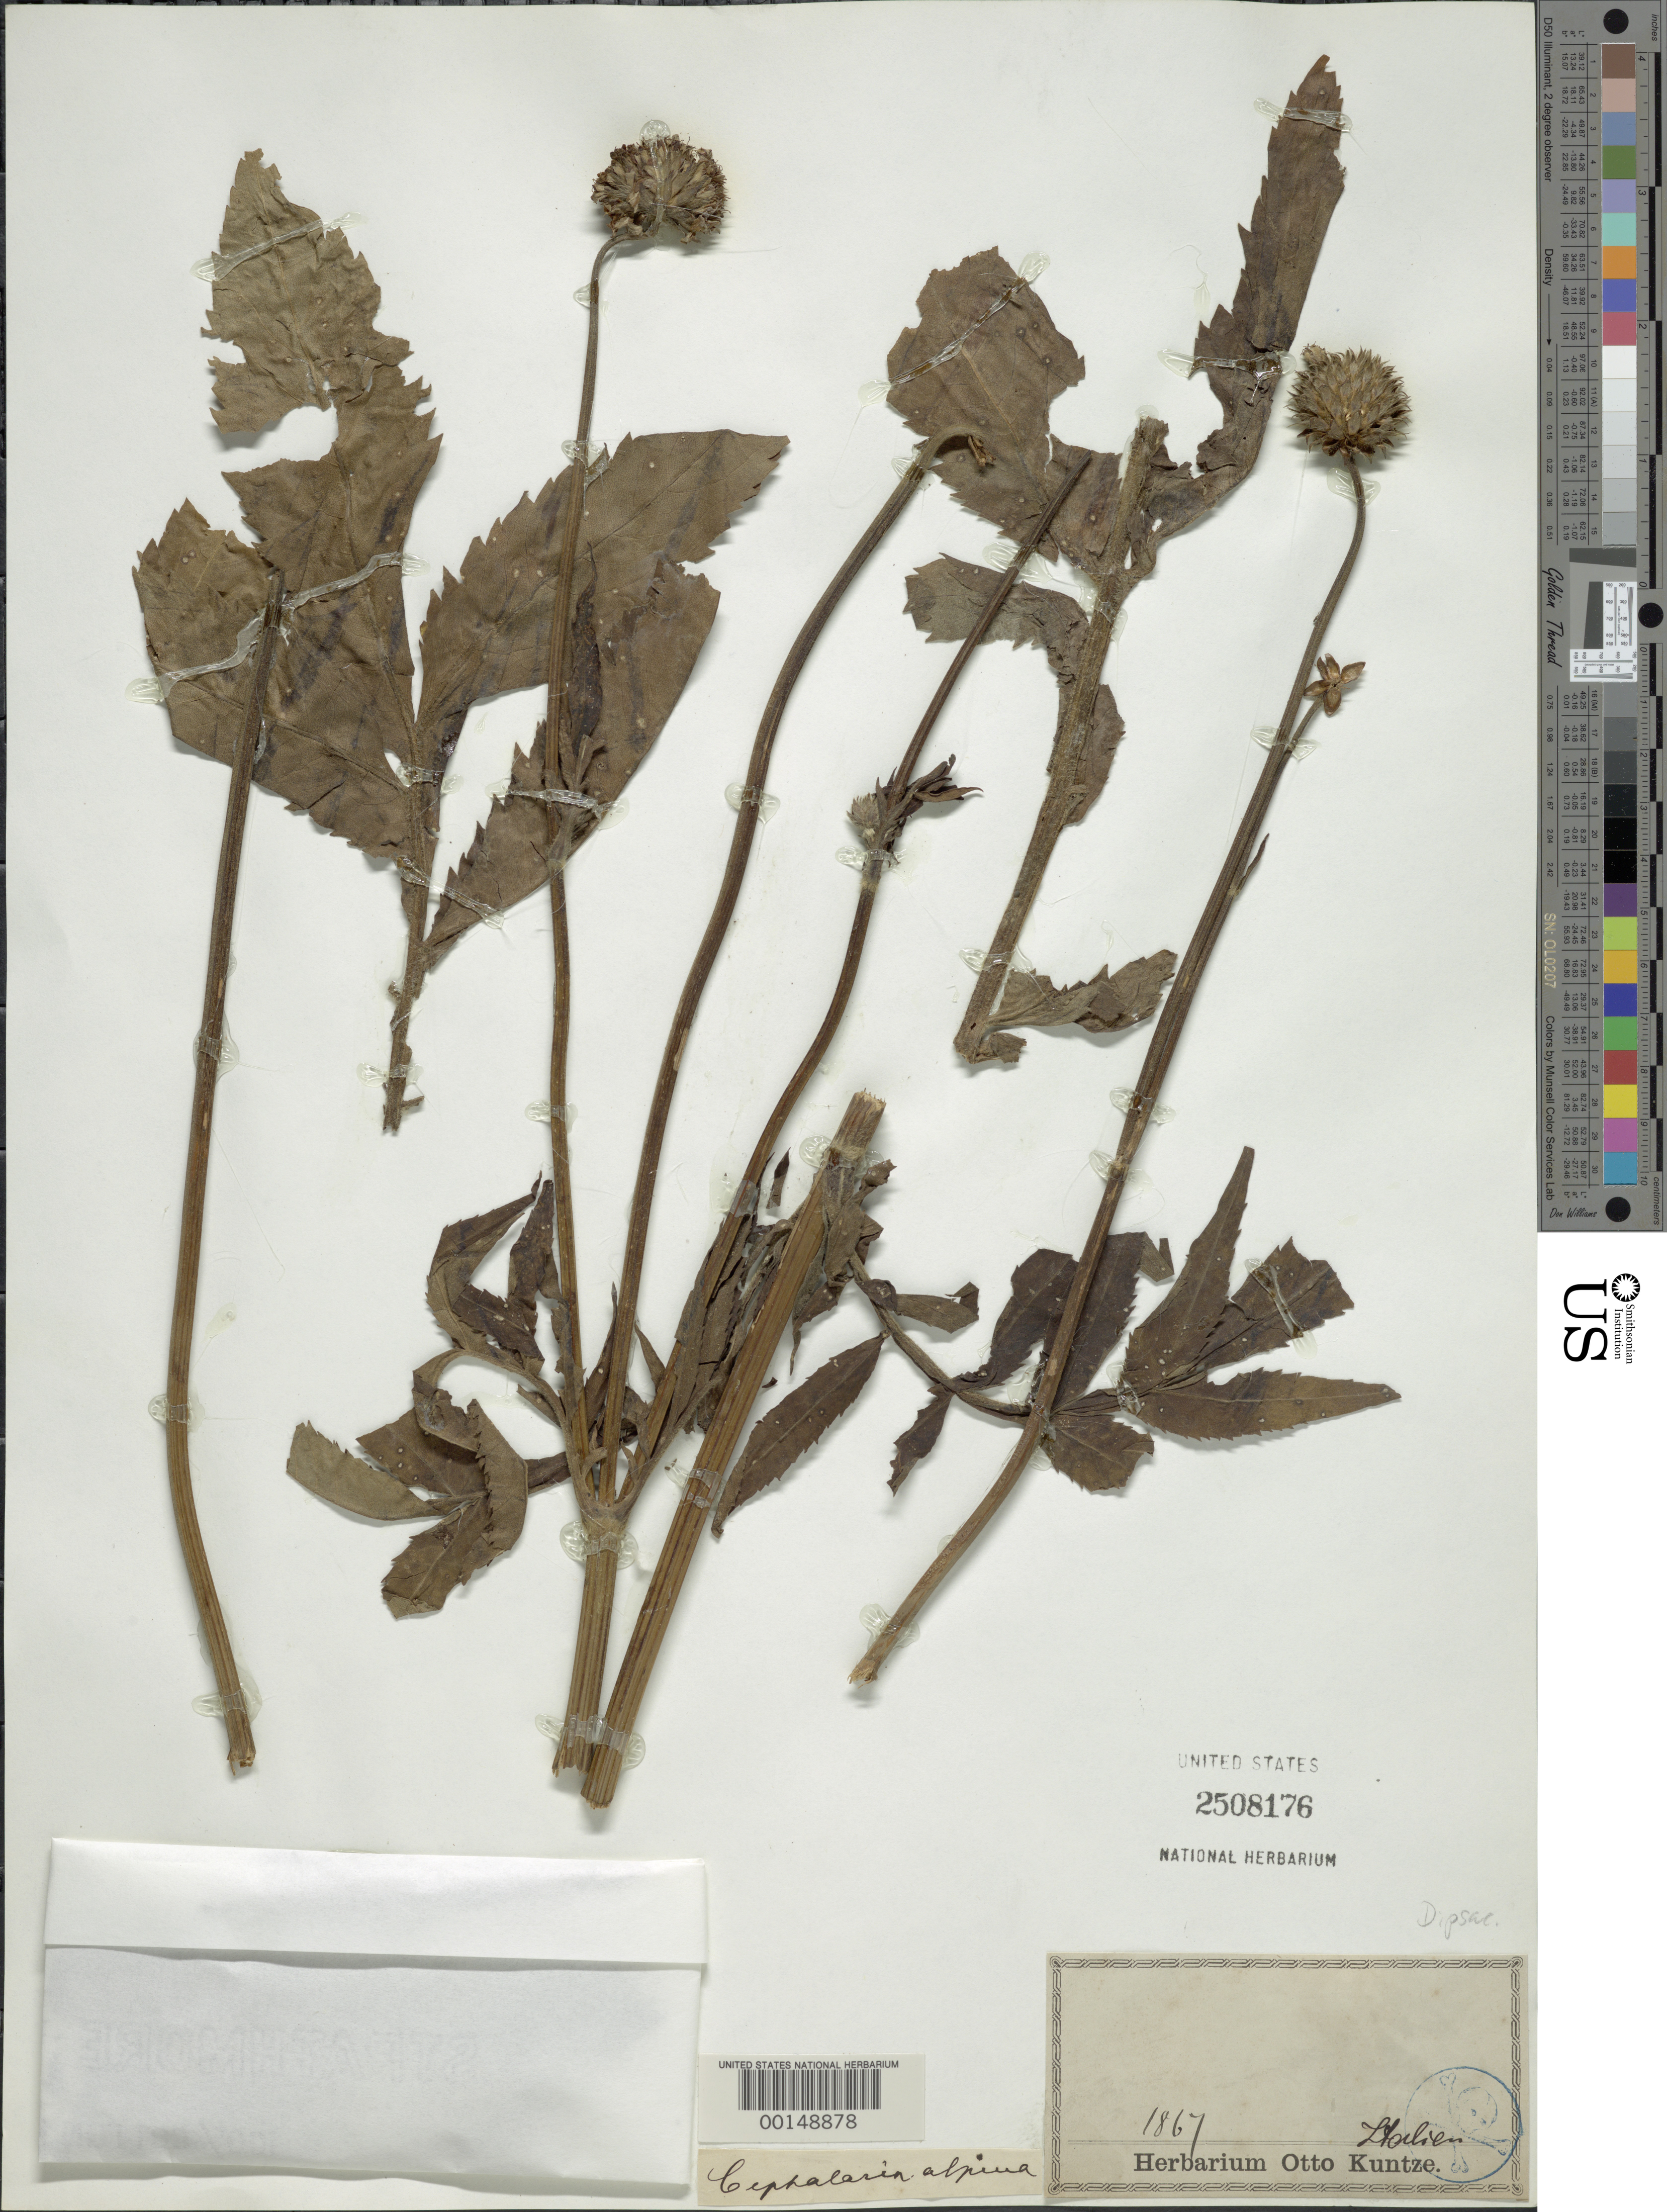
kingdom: Plantae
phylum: Tracheophyta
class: Magnoliopsida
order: Dipsacales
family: Caprifoliaceae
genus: Cephalaria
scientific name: Cephalaria alpina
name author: Schrad.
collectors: ex Herb. O. Kuntze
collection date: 1867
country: Italy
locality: Italien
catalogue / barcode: US 2508176